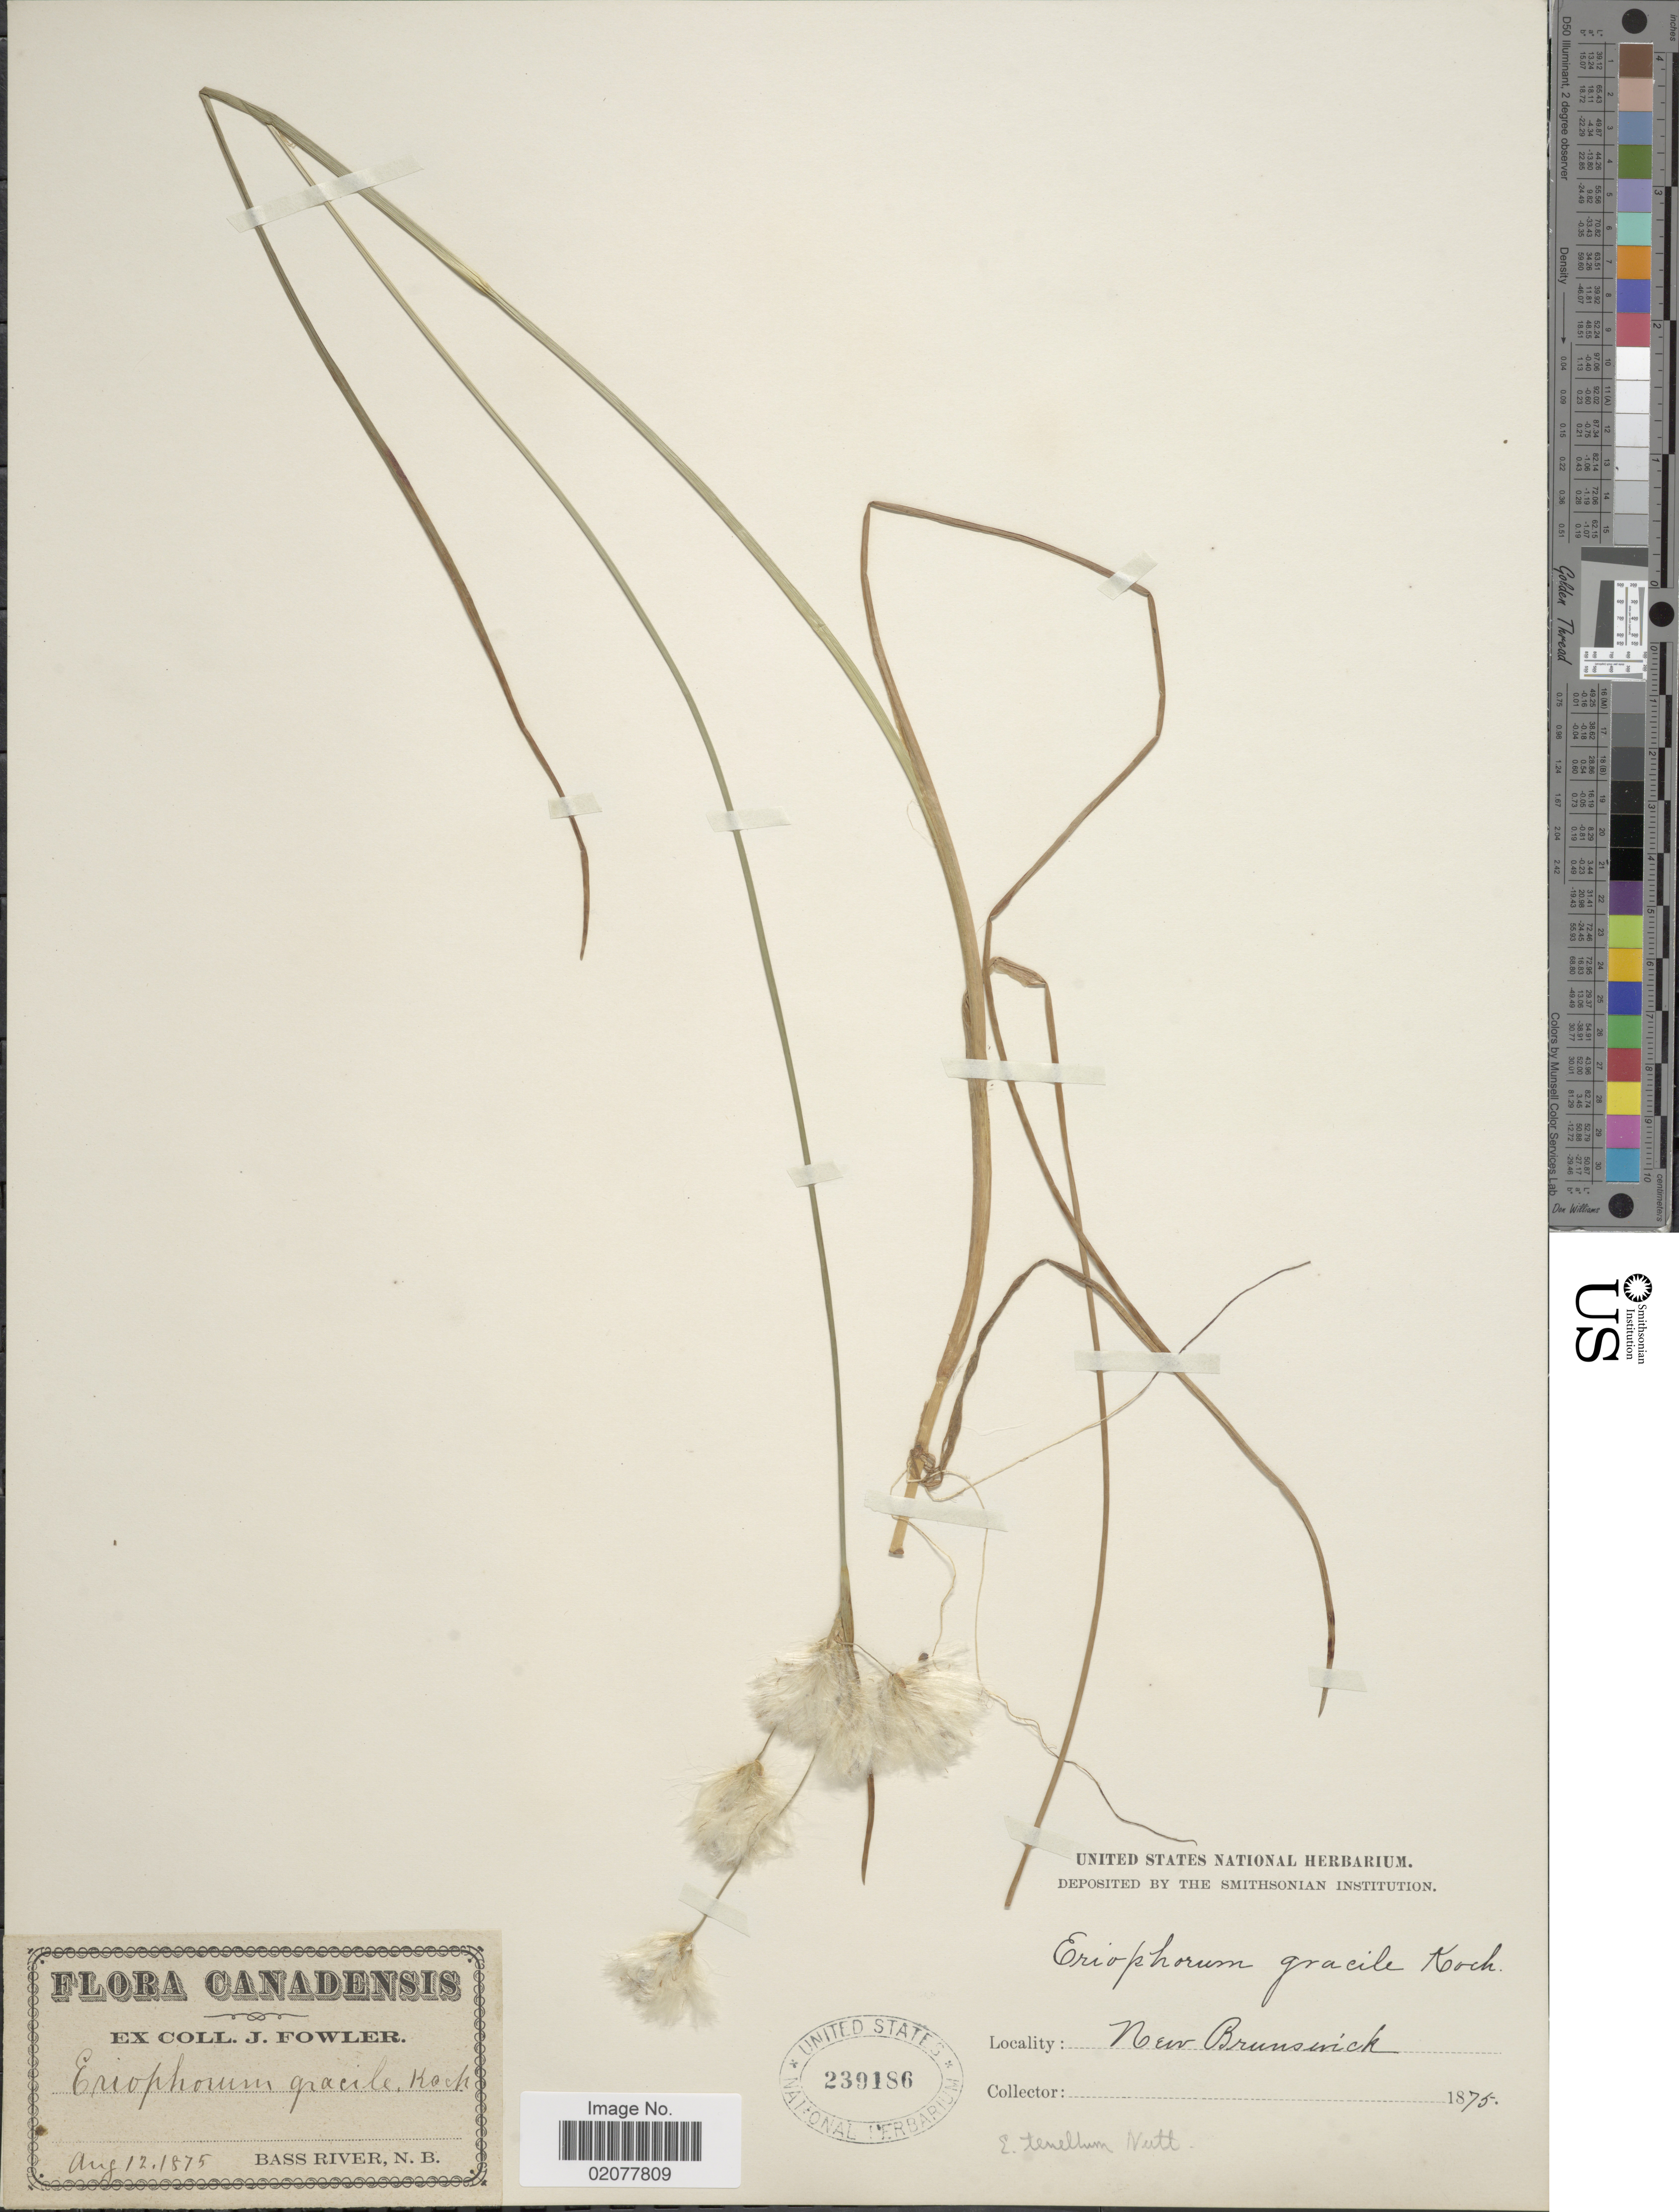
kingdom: Plantae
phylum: Tracheophyta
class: Liliopsida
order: Poales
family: Cyperaceae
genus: Eriophorum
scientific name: Eriophorum tenellum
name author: Nutt.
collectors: J. P. Fowler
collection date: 1875-08-12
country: Canada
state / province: New Brunswick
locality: Bass River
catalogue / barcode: US 239186